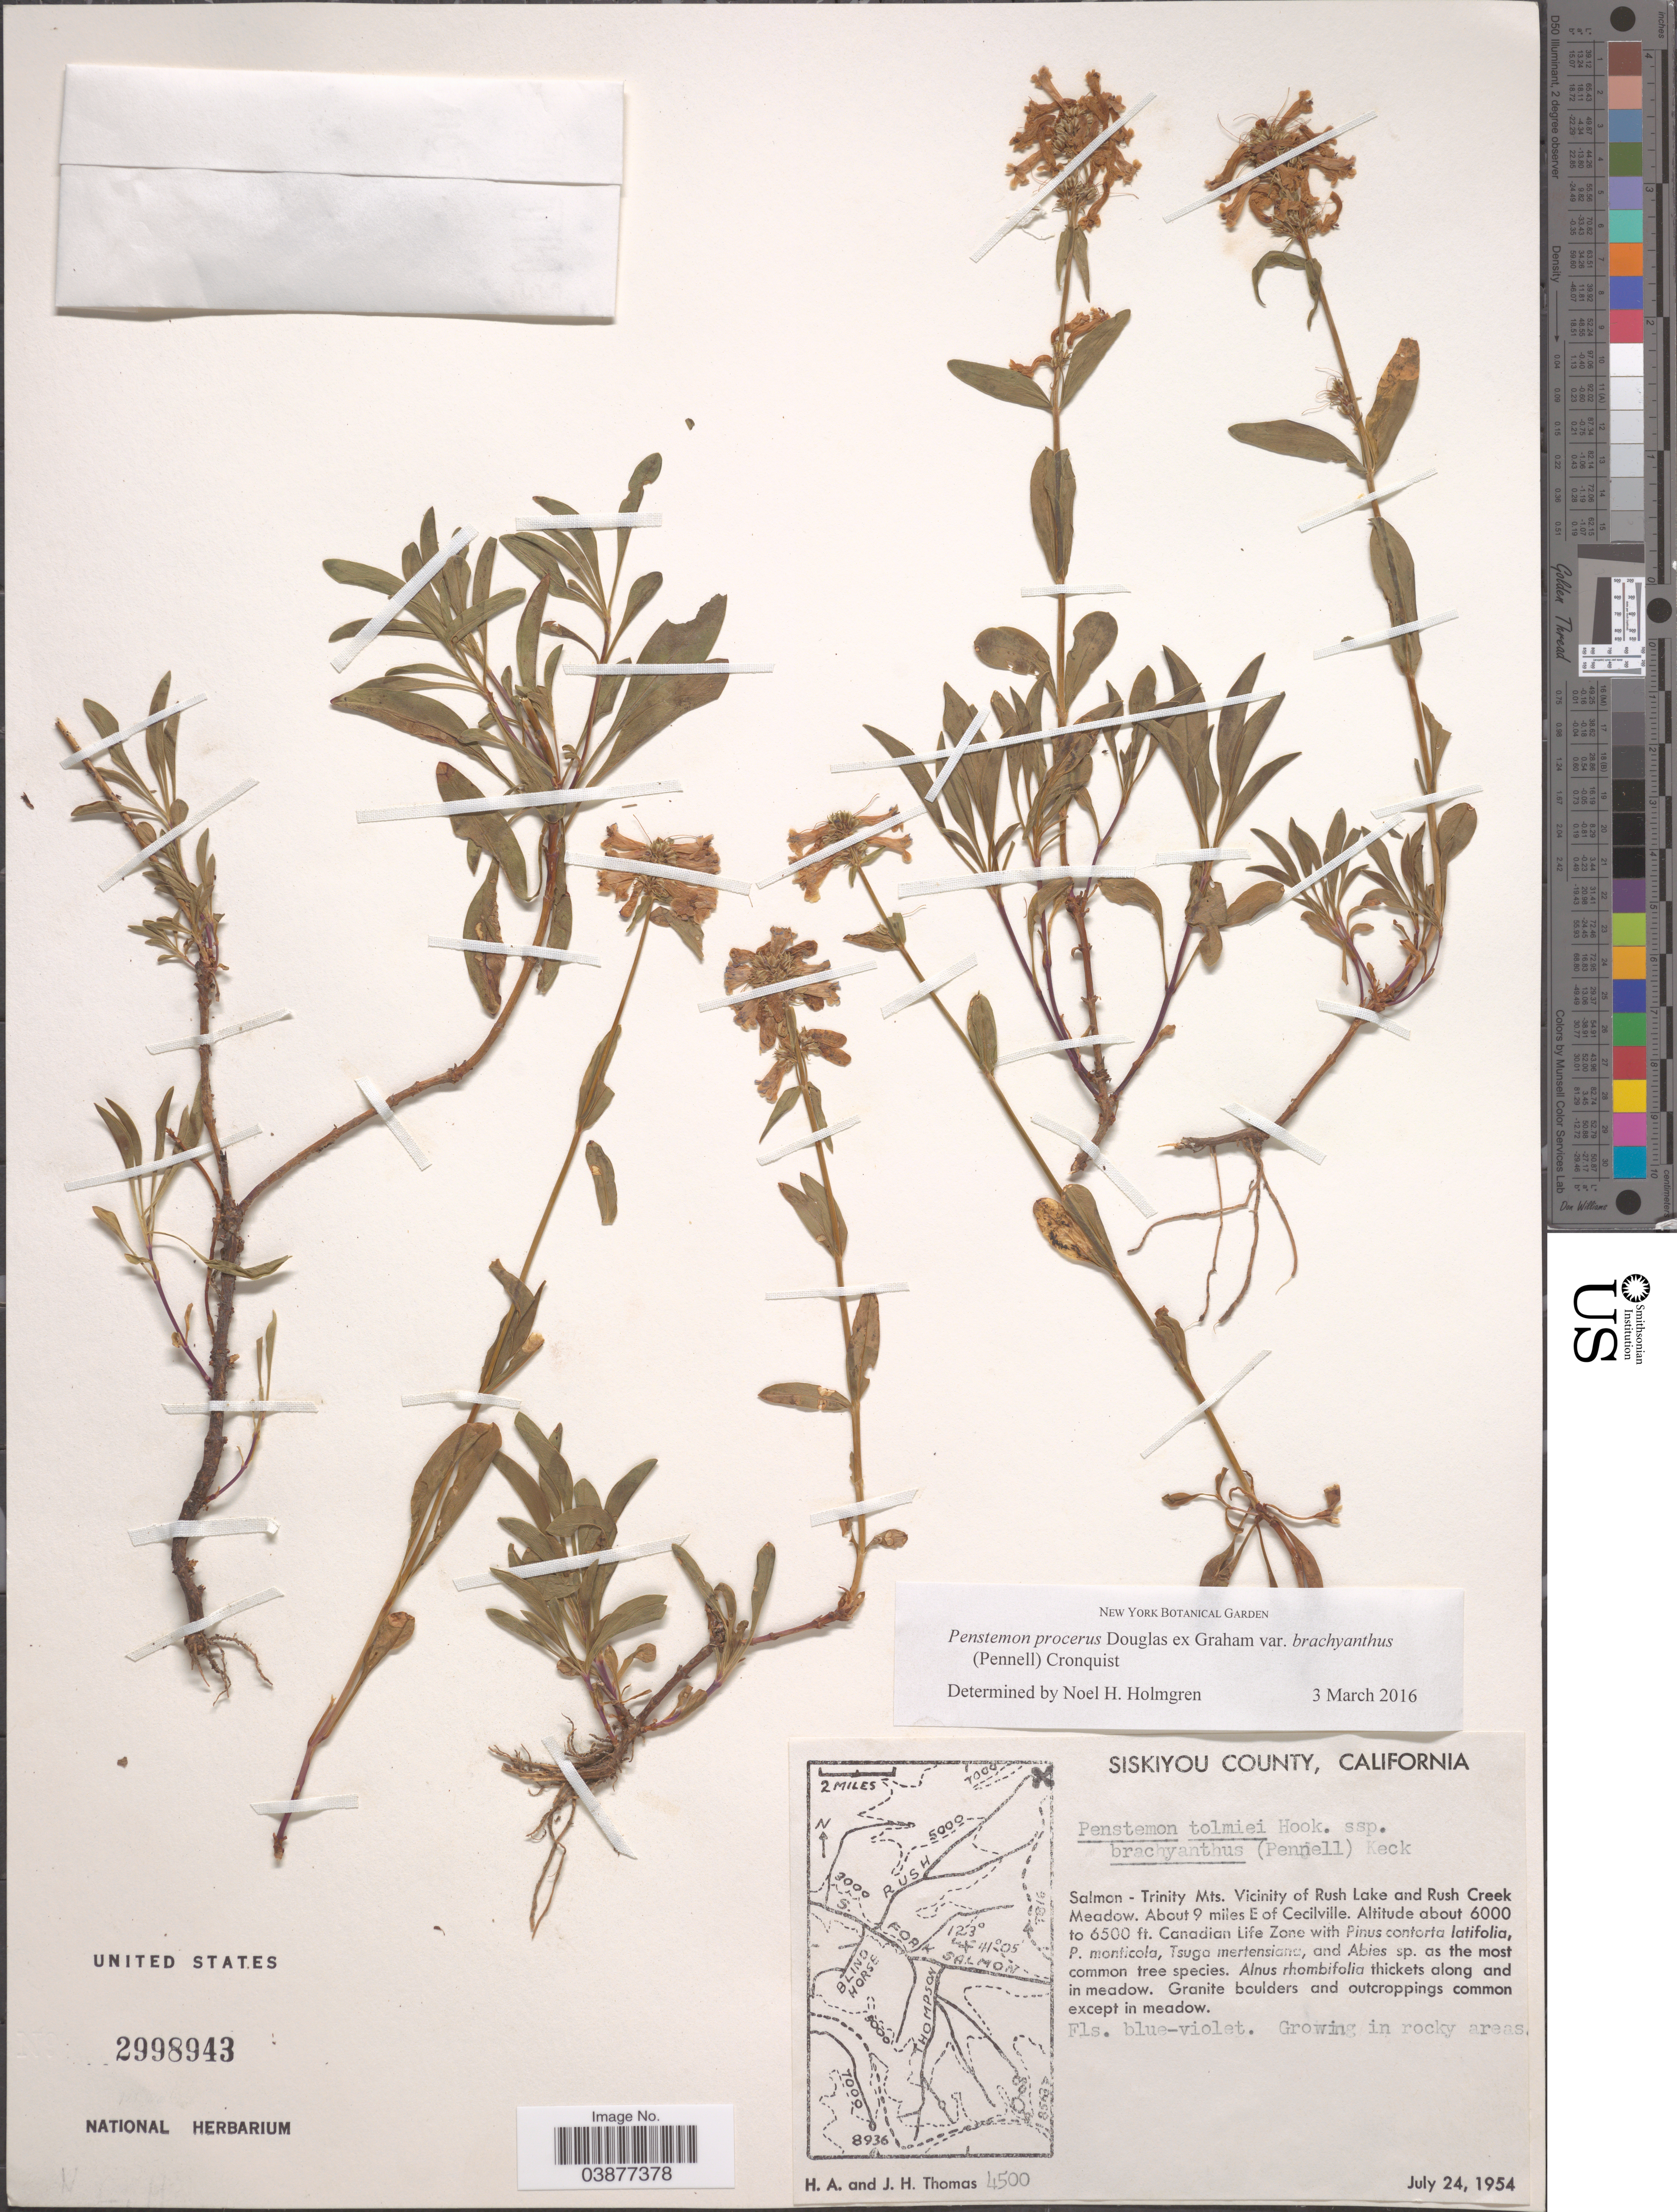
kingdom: Plantae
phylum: Tracheophyta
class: Magnoliopsida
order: Lamiales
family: Plantaginaceae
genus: Penstemon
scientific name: Penstemon procerus var. brachyanthus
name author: (Pennell) Cronquist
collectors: H. Thomas & J. H. Thomas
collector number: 4500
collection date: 1954-07-24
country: United States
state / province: California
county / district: Siskiyou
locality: Siskiyou County. Salmon-Trinity Mts. Vicinity of Rush Lake and Rush Creek Meadow. About 9 miles E of Cecilville.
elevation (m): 1829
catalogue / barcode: US 2998943